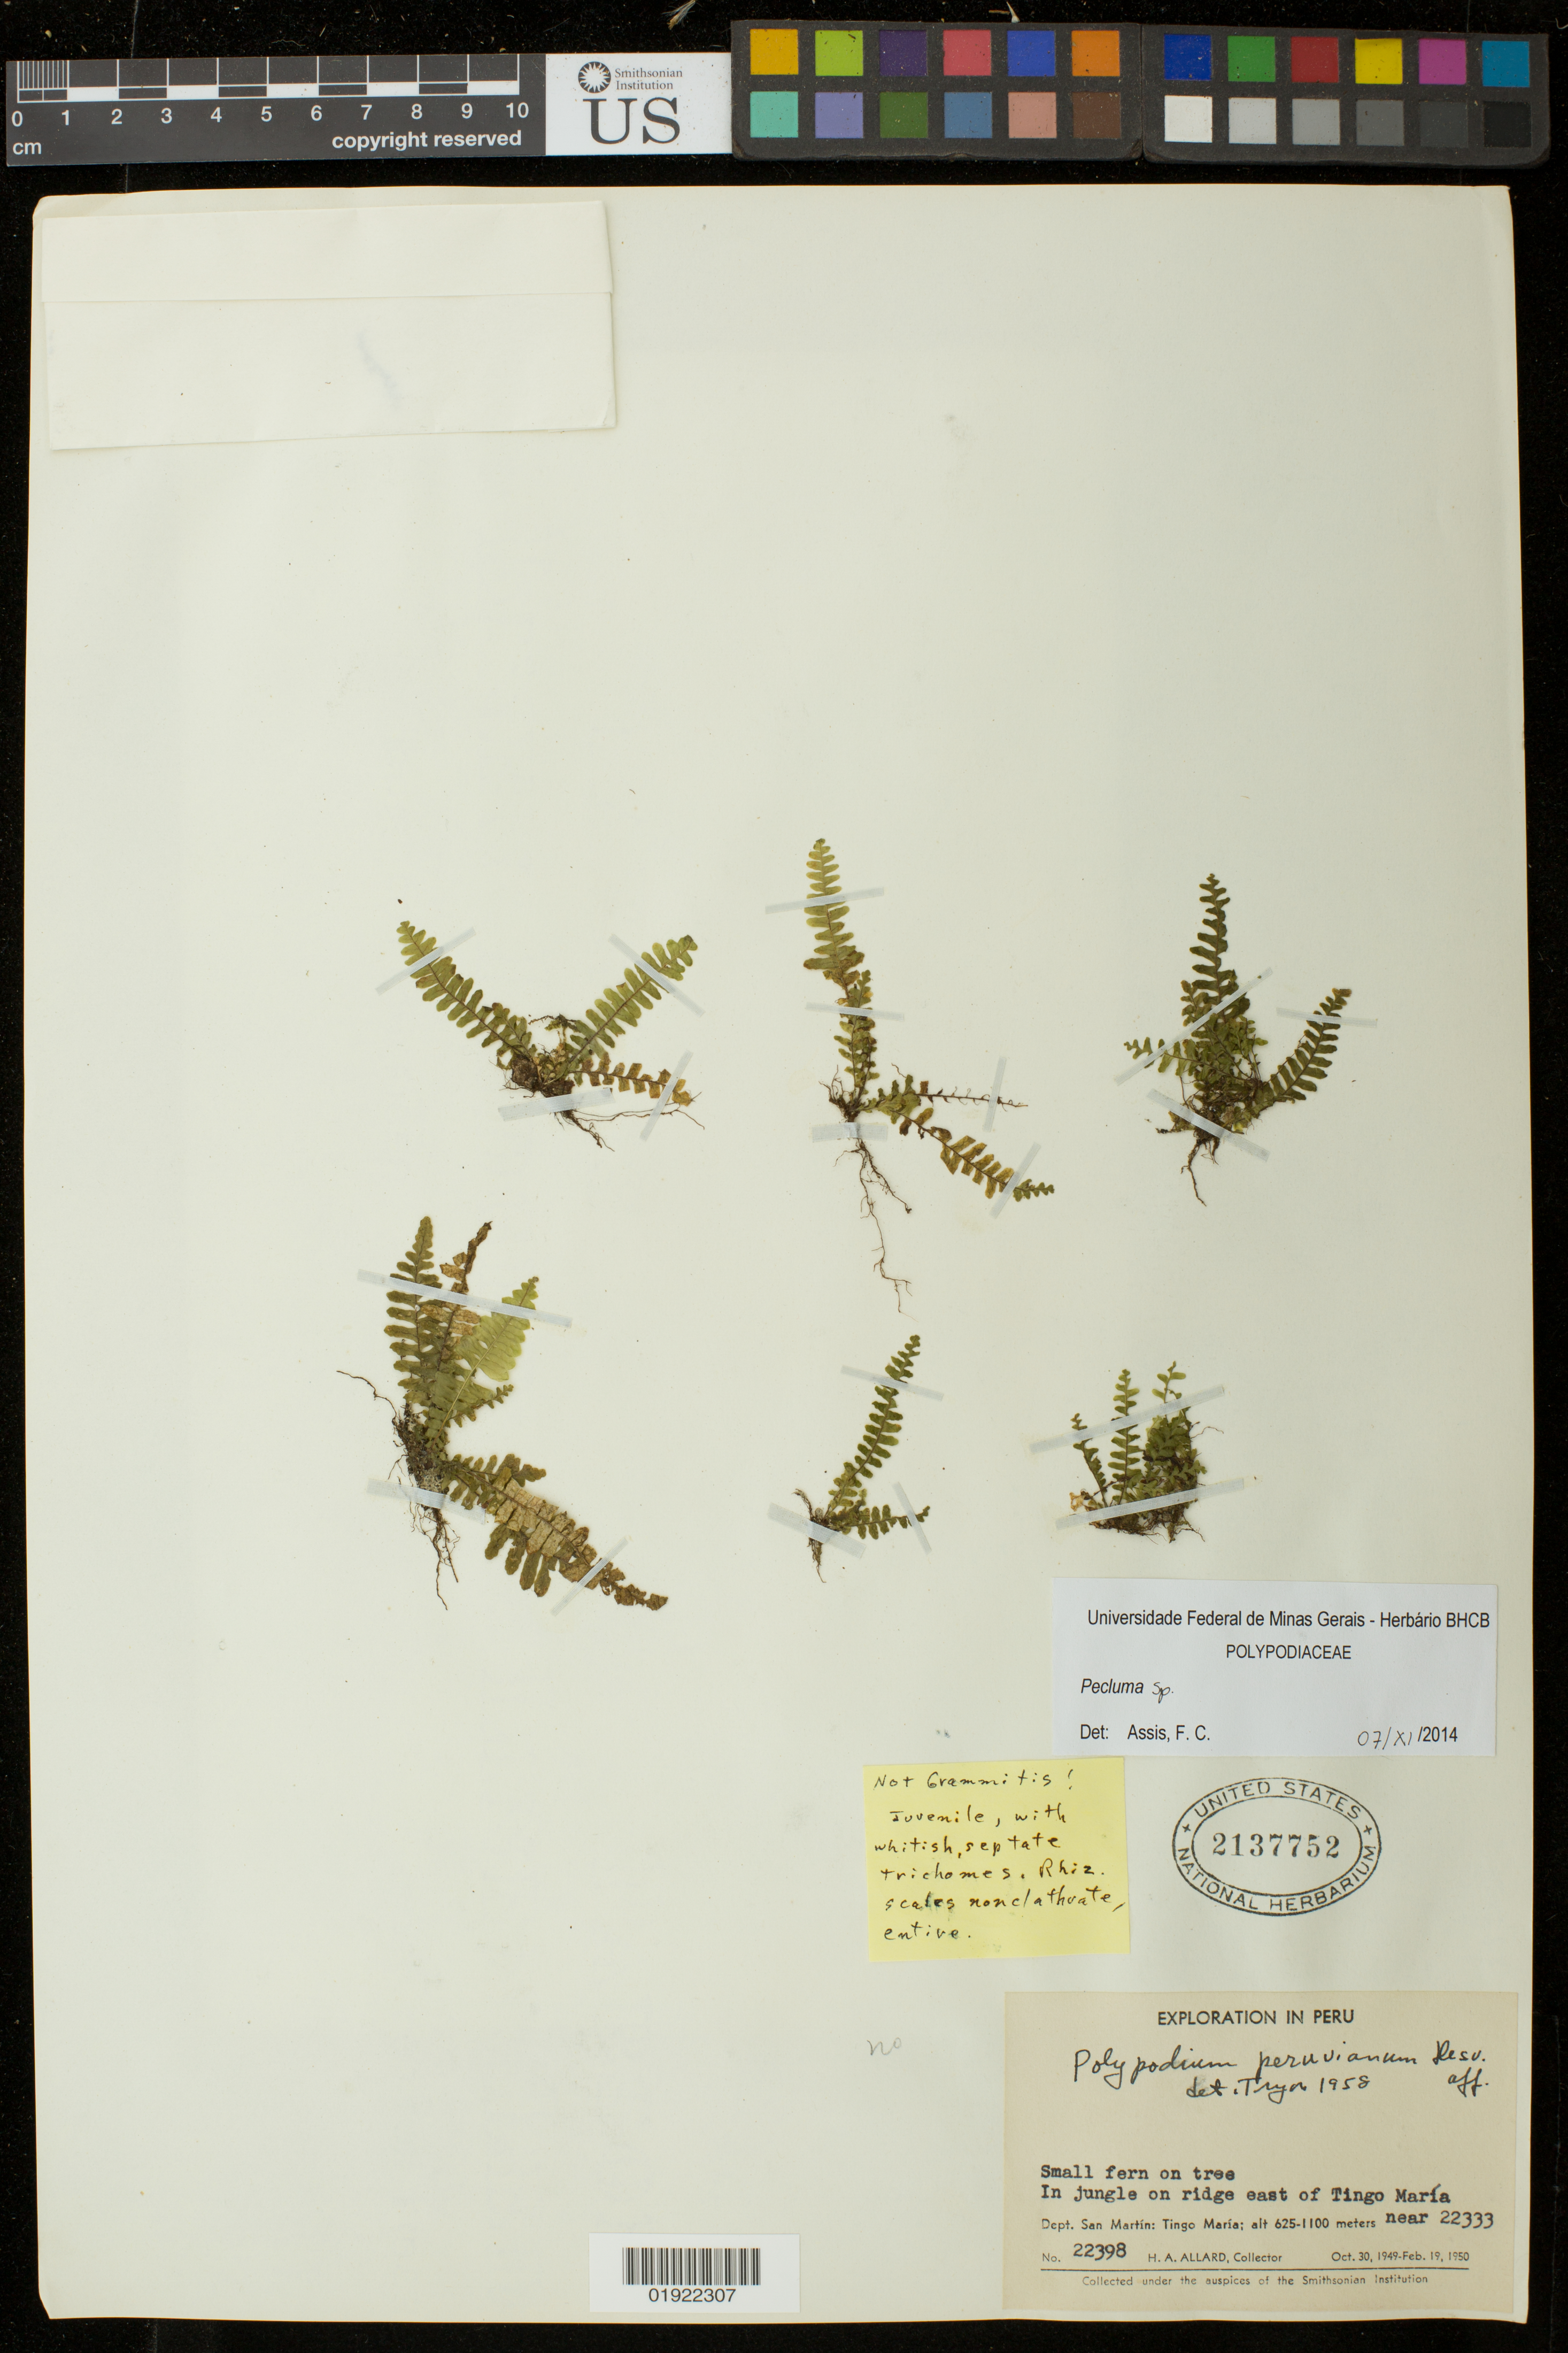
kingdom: Plantae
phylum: Tracheophyta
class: Polypodiopsida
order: Polypodiales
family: Polypodiaceae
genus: Pecluma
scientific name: Pecluma sp.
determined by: Assis, F. C.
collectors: H. A. Allard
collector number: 22333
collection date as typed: Oct. 30, 1949- Feb. 19, 1950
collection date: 1949-10-30/1950-02-19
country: Peru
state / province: Huánuco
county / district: Leoncio Prado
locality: in jungle on ridge E of Tingo Maria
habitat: on tree, in jungle on ridge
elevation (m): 625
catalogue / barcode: US 2137752